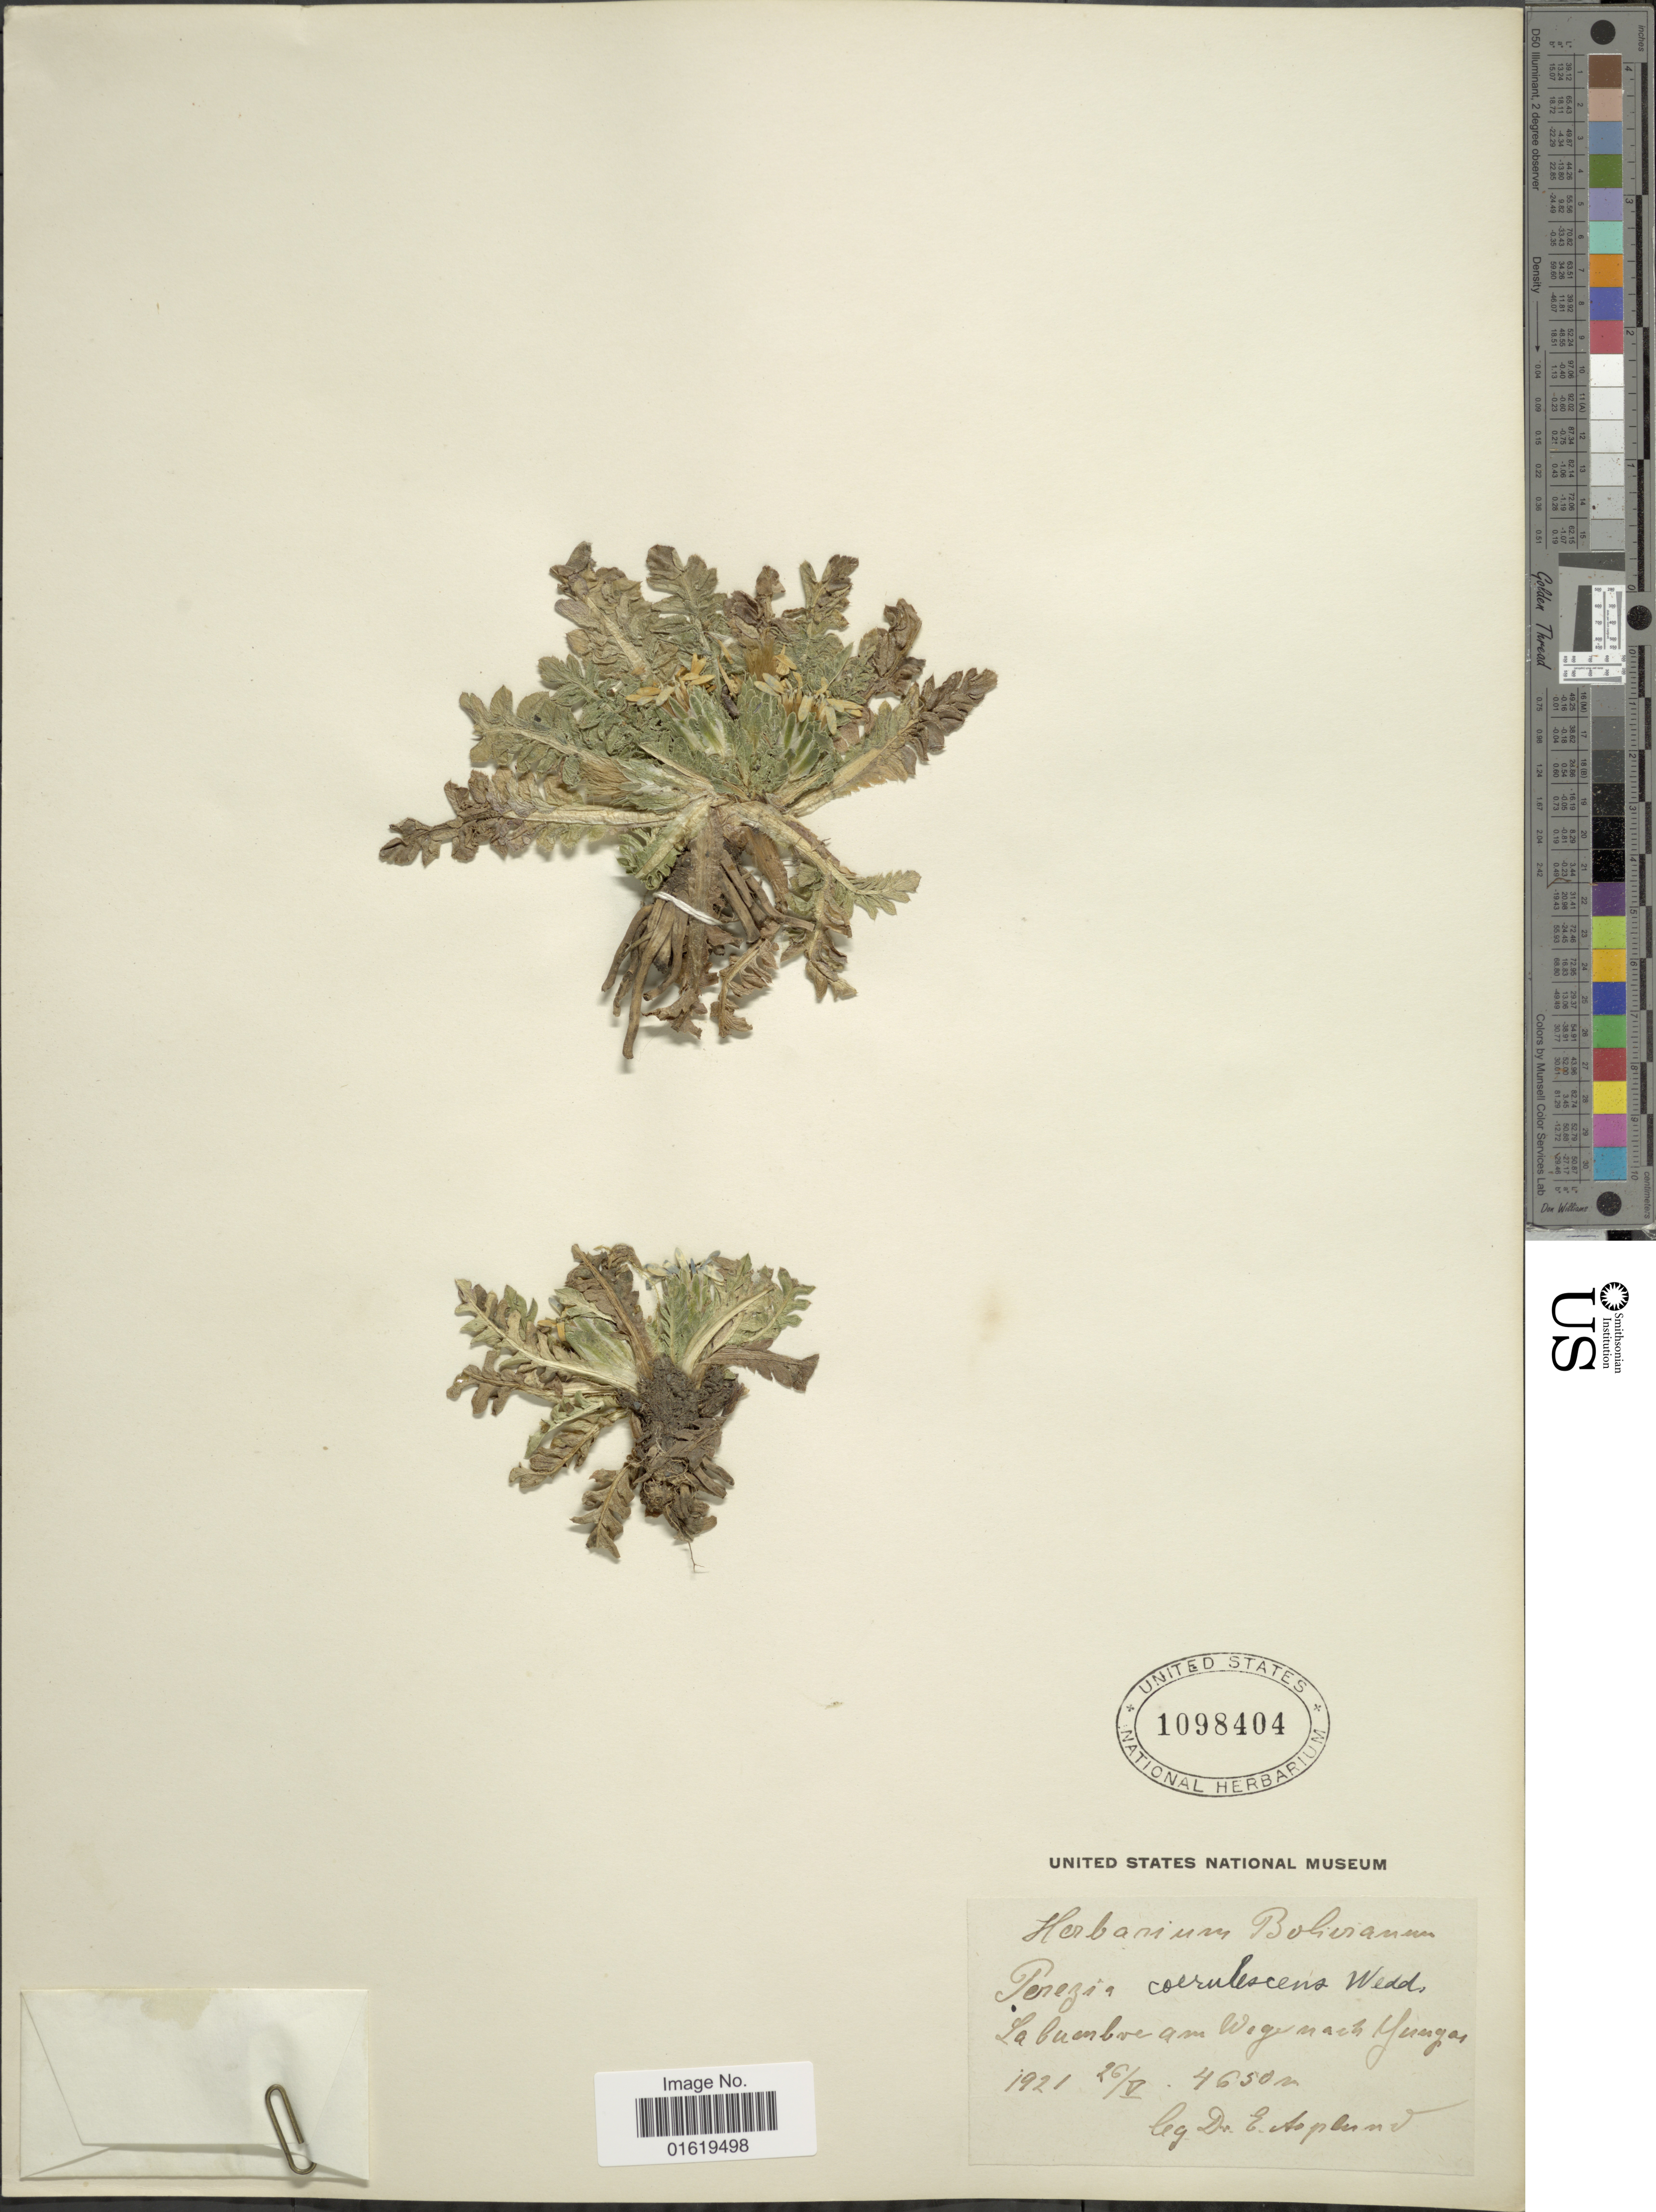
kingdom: Plantae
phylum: Tracheophyta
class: Magnoliopsida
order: Asterales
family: Asteraceae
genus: Perezia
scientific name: Perezia coerulescens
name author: Wedd.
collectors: E. Asplund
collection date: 1921-05-26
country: Bolivia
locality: La Cumbre am Wegenach Yungas.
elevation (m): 4650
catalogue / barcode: US 1098404